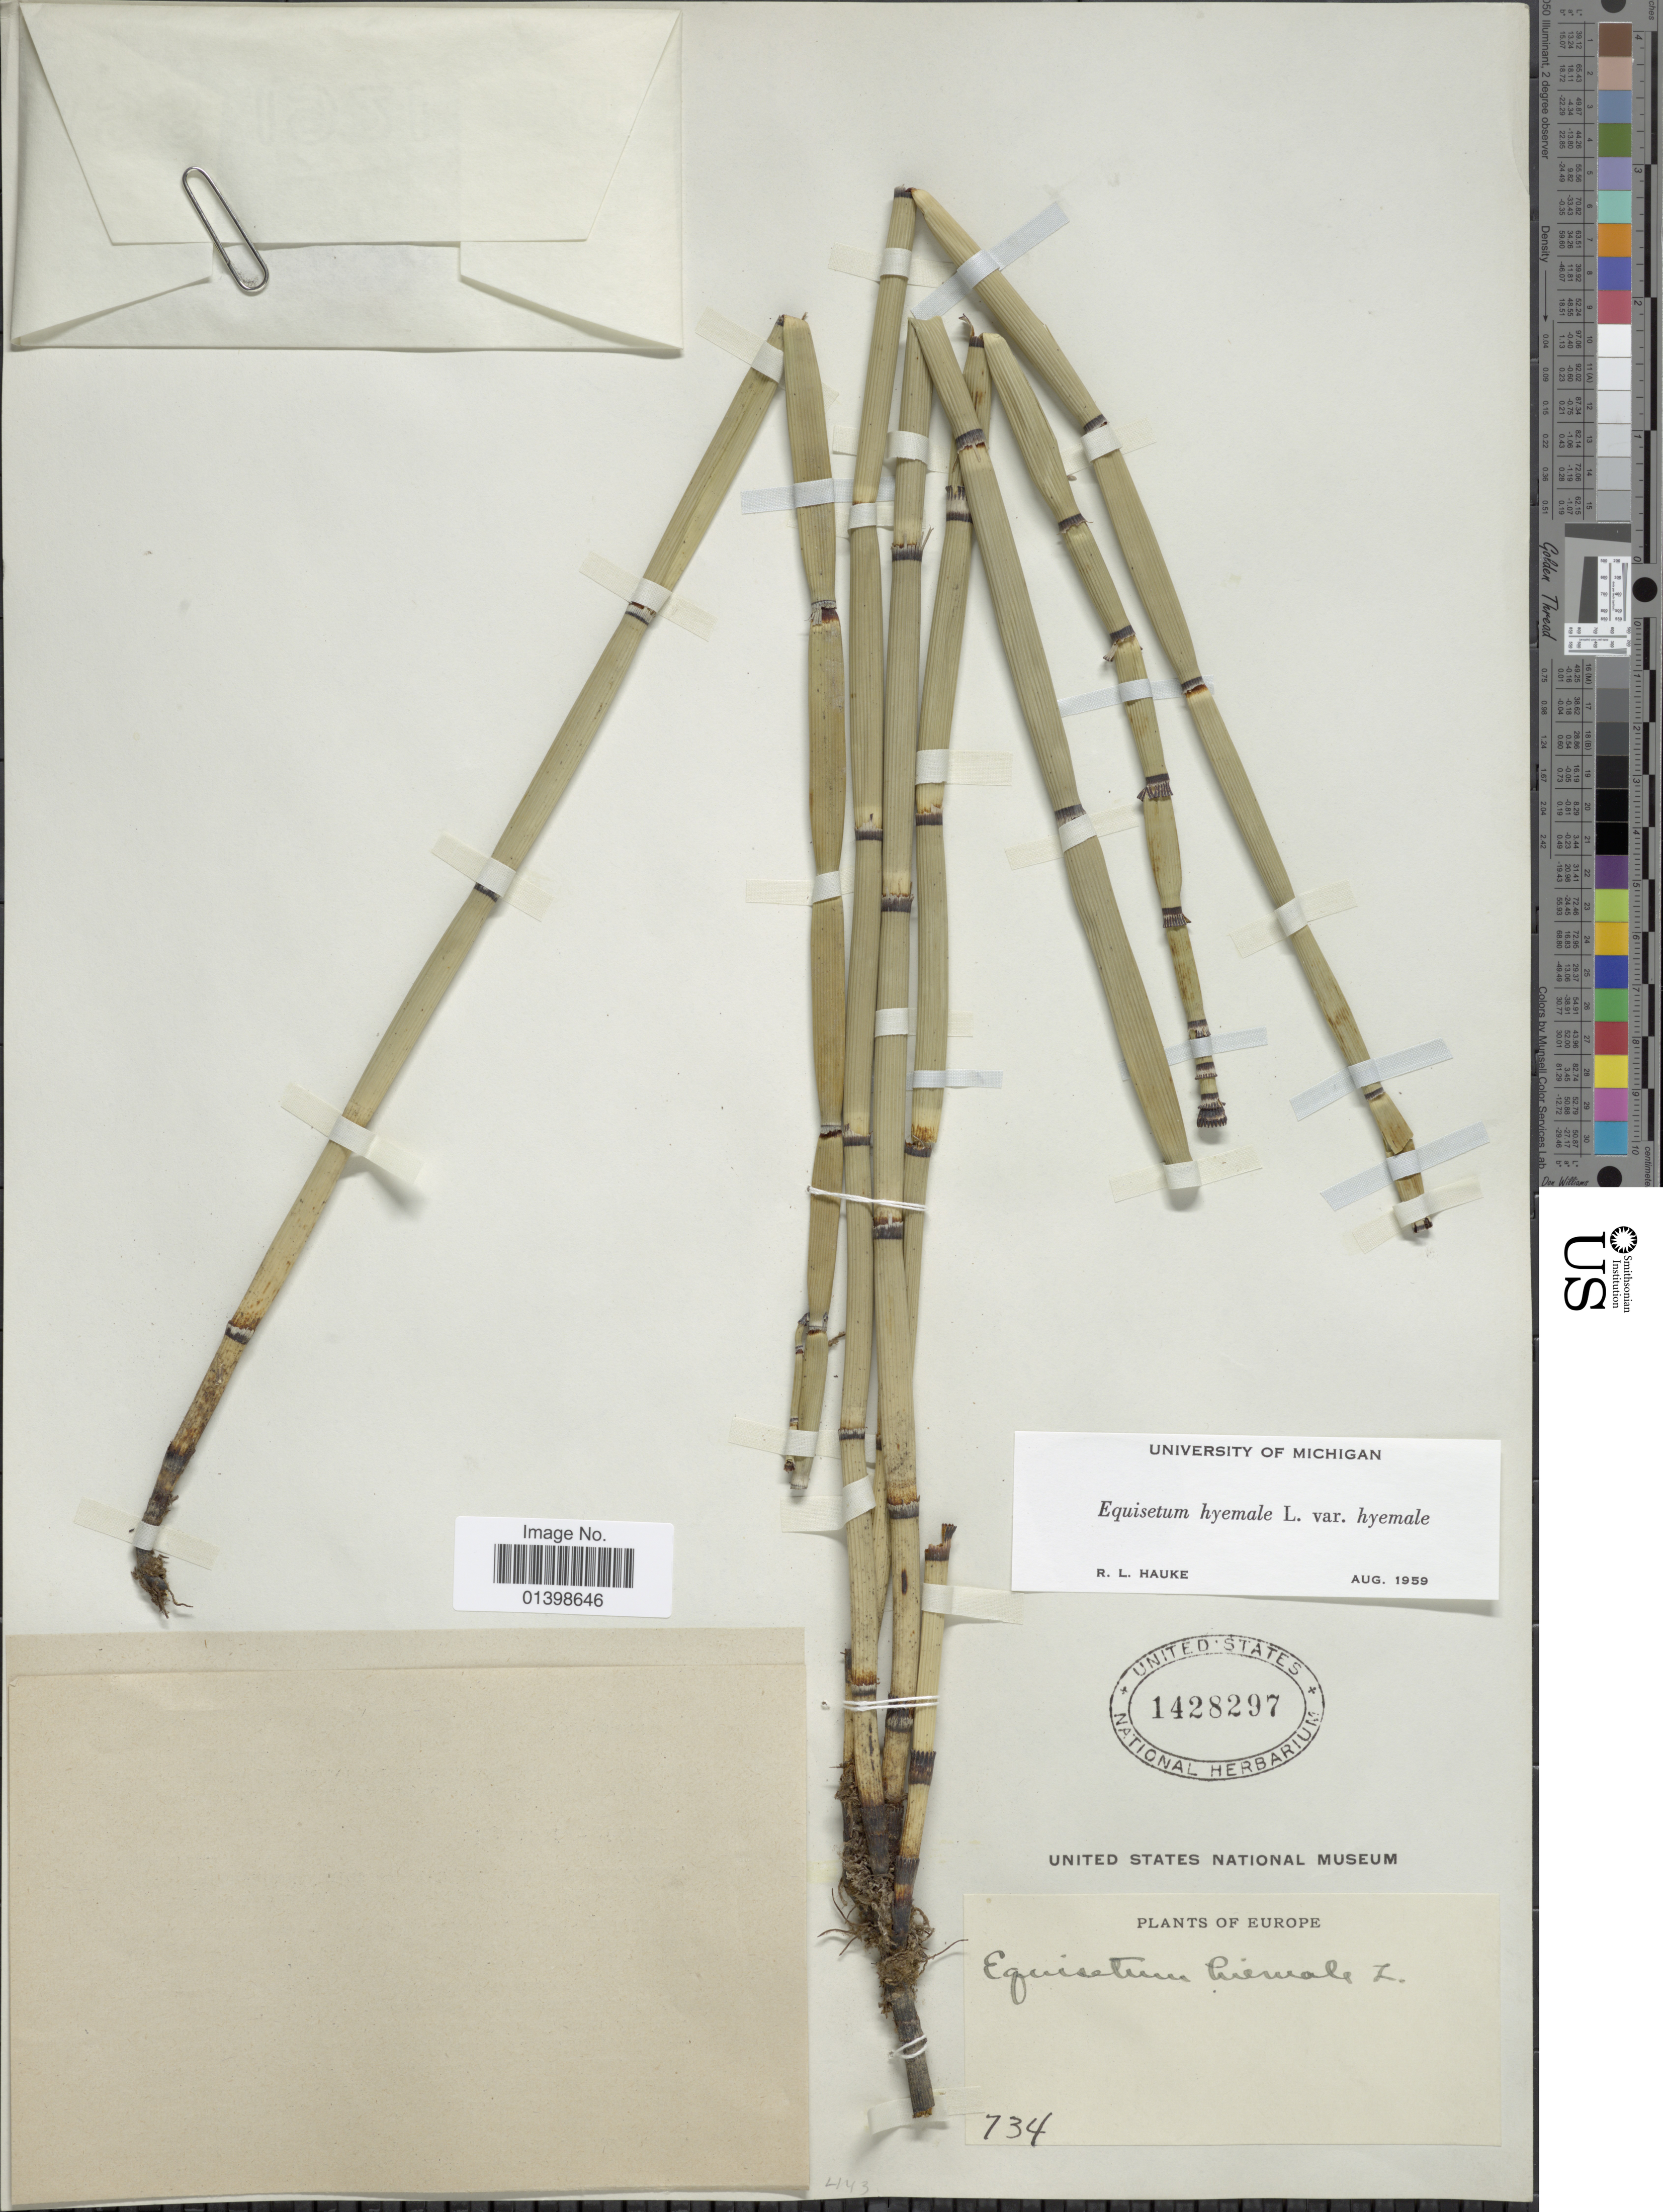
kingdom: Plantae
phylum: Tracheophyta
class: Polypodiopsida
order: Equisetales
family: Equisetaceae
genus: Equisetum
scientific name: Equisetum hyemale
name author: L.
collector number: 734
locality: Europe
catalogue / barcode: US 1428297